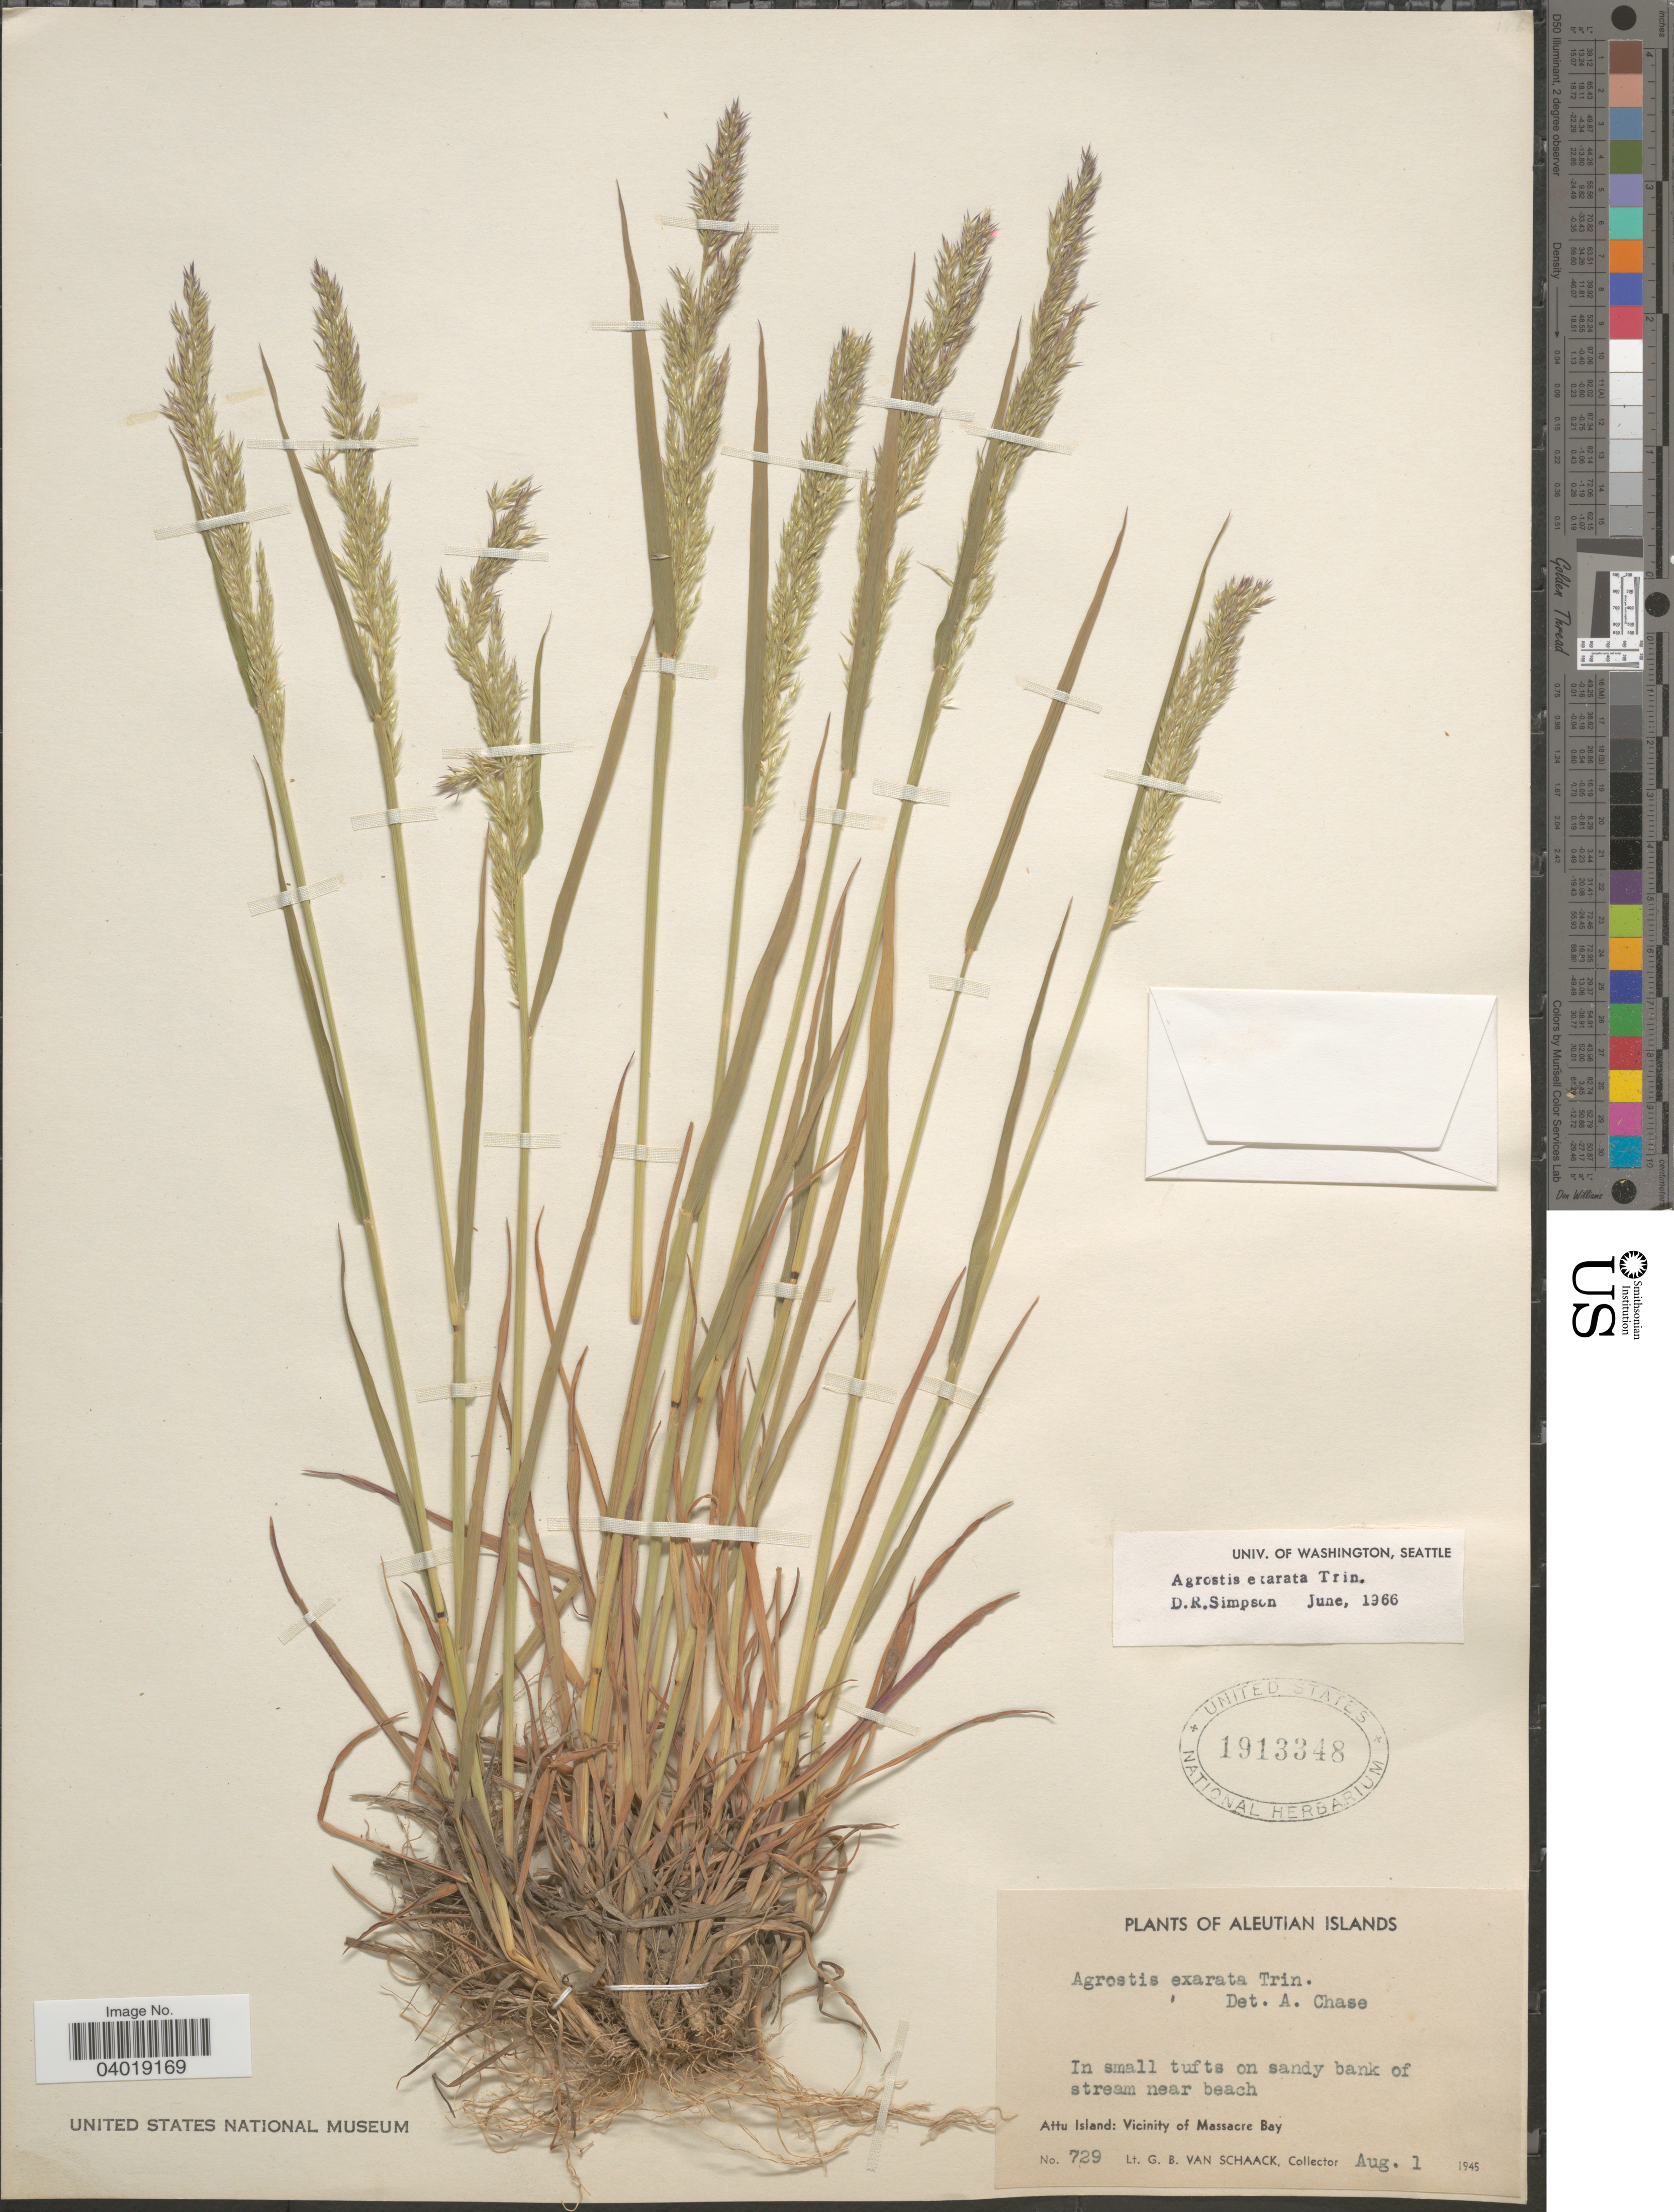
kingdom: Plantae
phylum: Tracheophyta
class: Liliopsida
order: Poales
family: Poaceae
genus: Agrostis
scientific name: Agrostis exarata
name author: Trin.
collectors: G. Van Schaack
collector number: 729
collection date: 1945-08-01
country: United States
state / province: Alaska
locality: Aleutian Islands. Attu Island: Vicinity of Massacre Bay.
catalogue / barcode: US 1913348